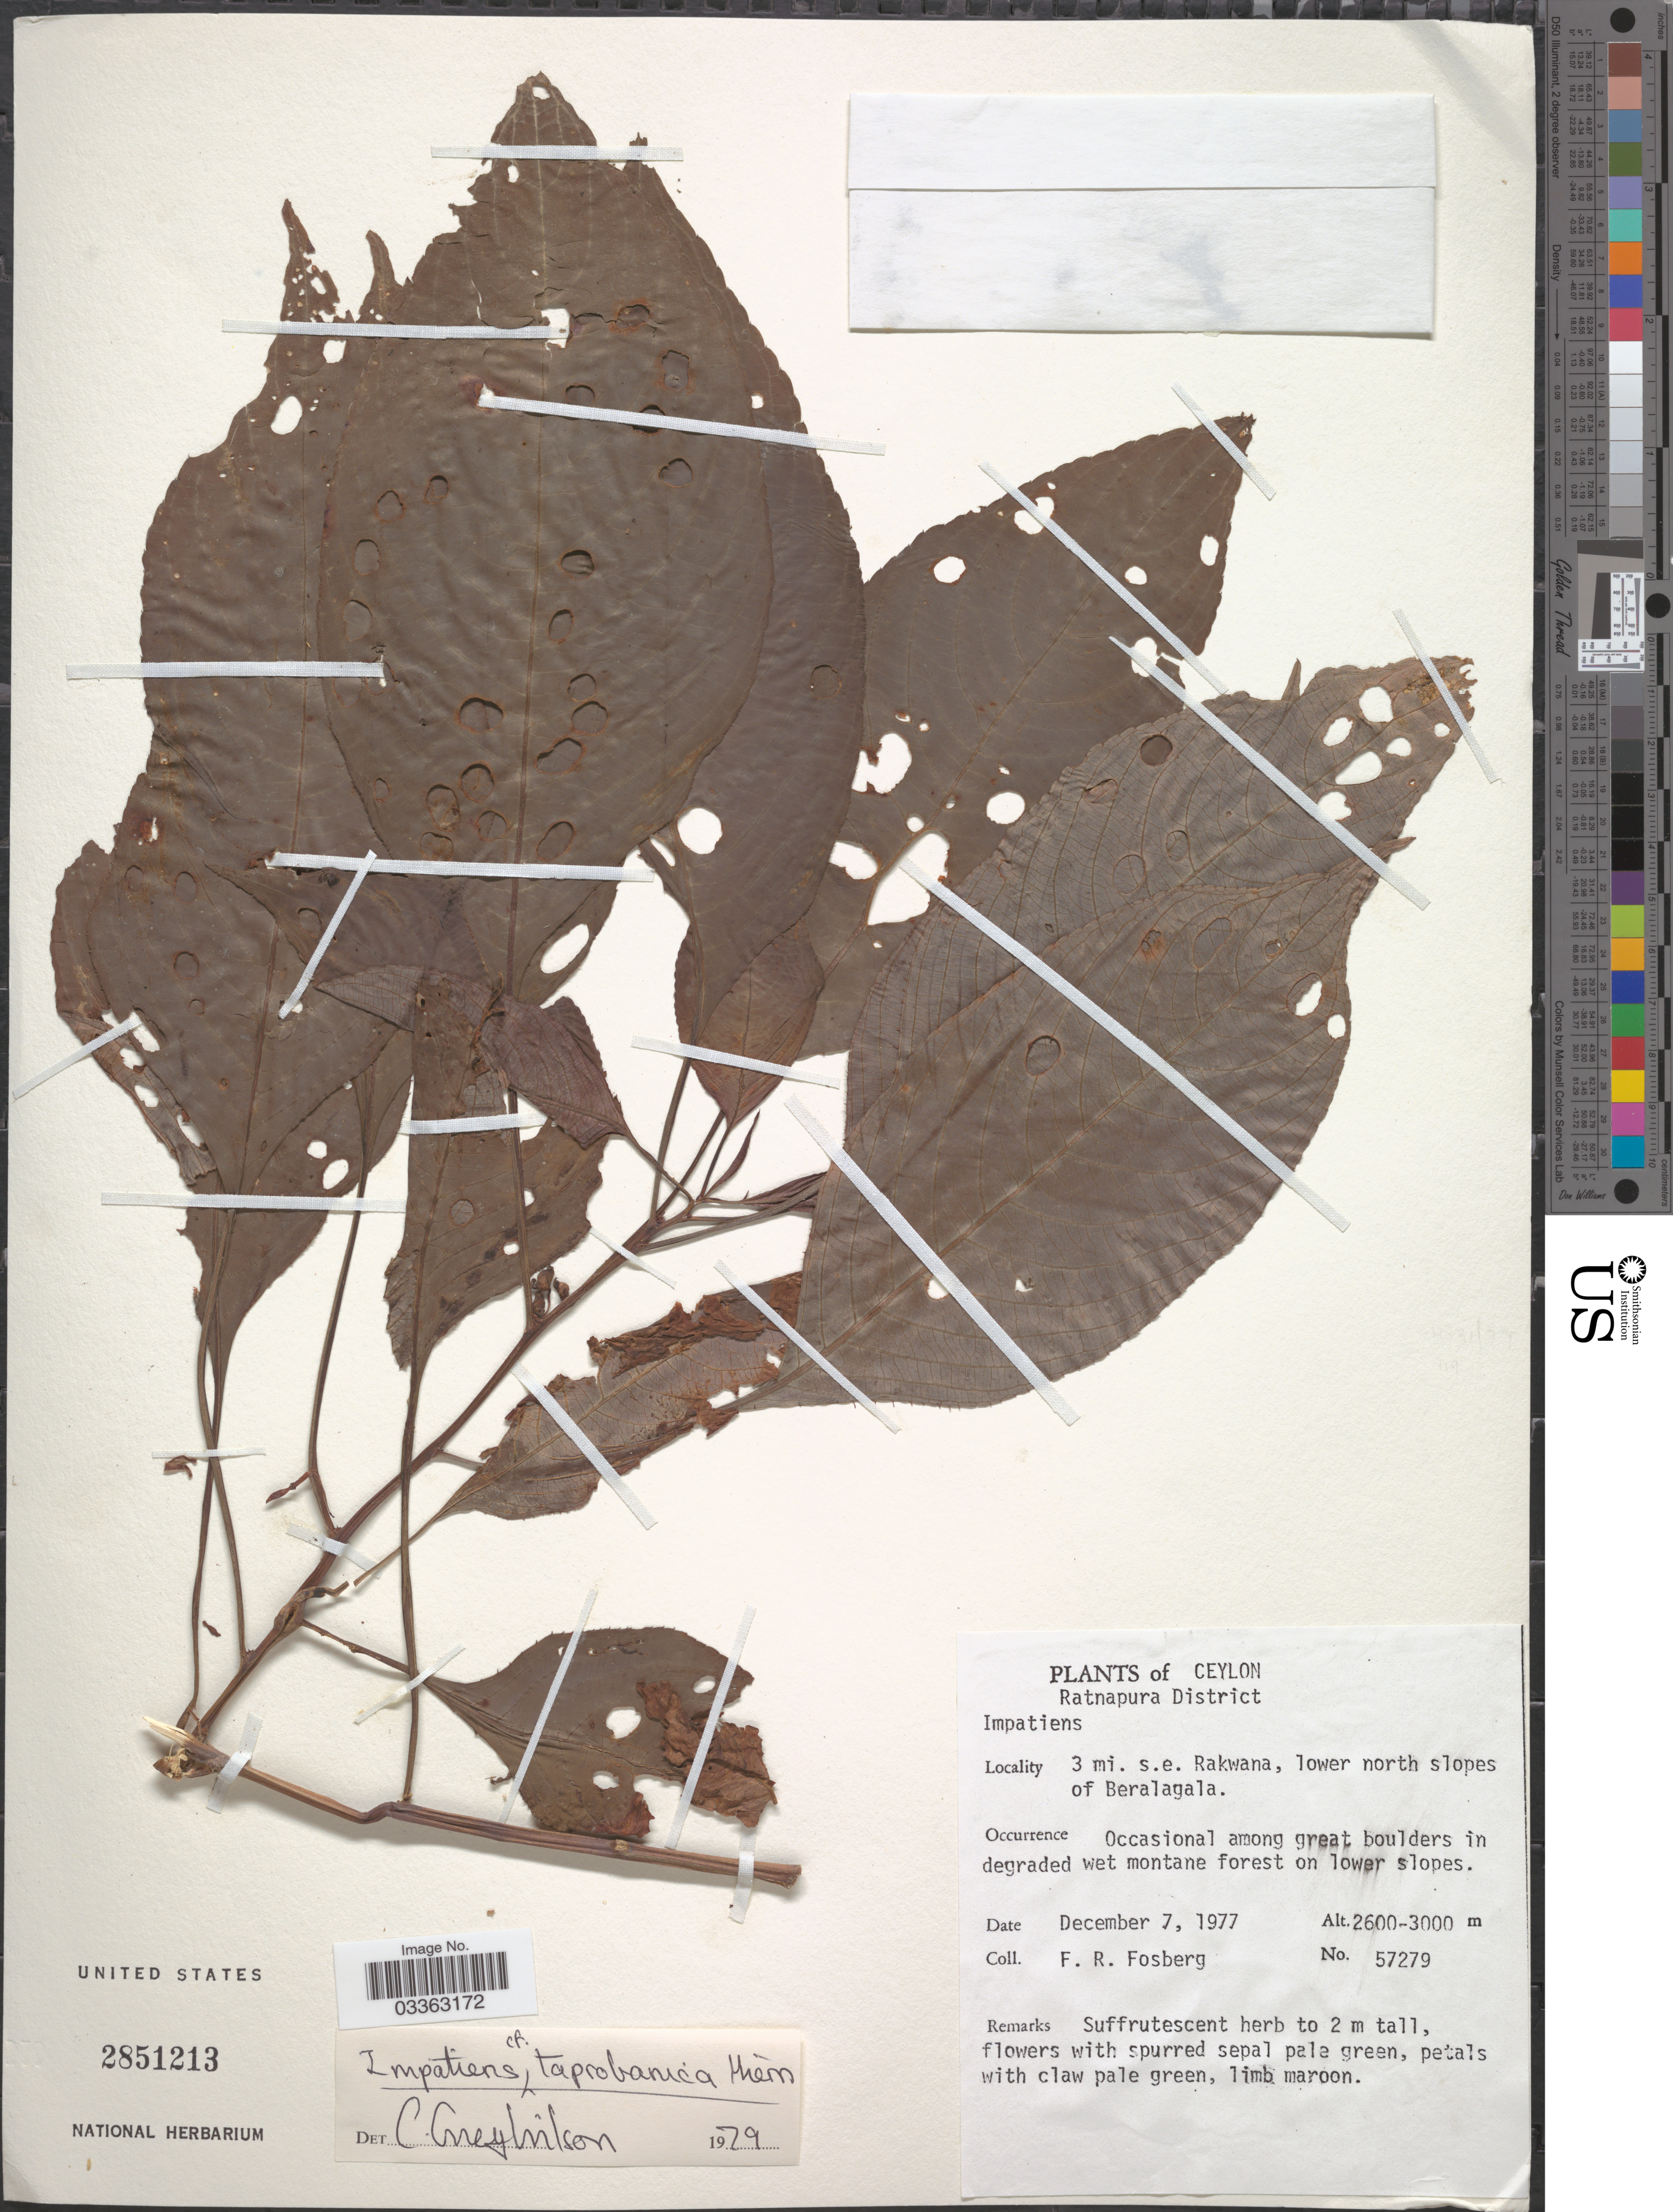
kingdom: Plantae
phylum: Tracheophyta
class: Magnoliopsida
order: Ericales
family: Balsaminaceae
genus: Impatiens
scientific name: Impatiens taprobanica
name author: Hiern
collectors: F. R. Fosberg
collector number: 57279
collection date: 1977-12-07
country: Sri Lanka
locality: Ceylon, Ratnapura District, 3 mi. s.e. Rakwana, lower north slopes of Beralagala.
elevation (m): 2600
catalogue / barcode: US 2851213